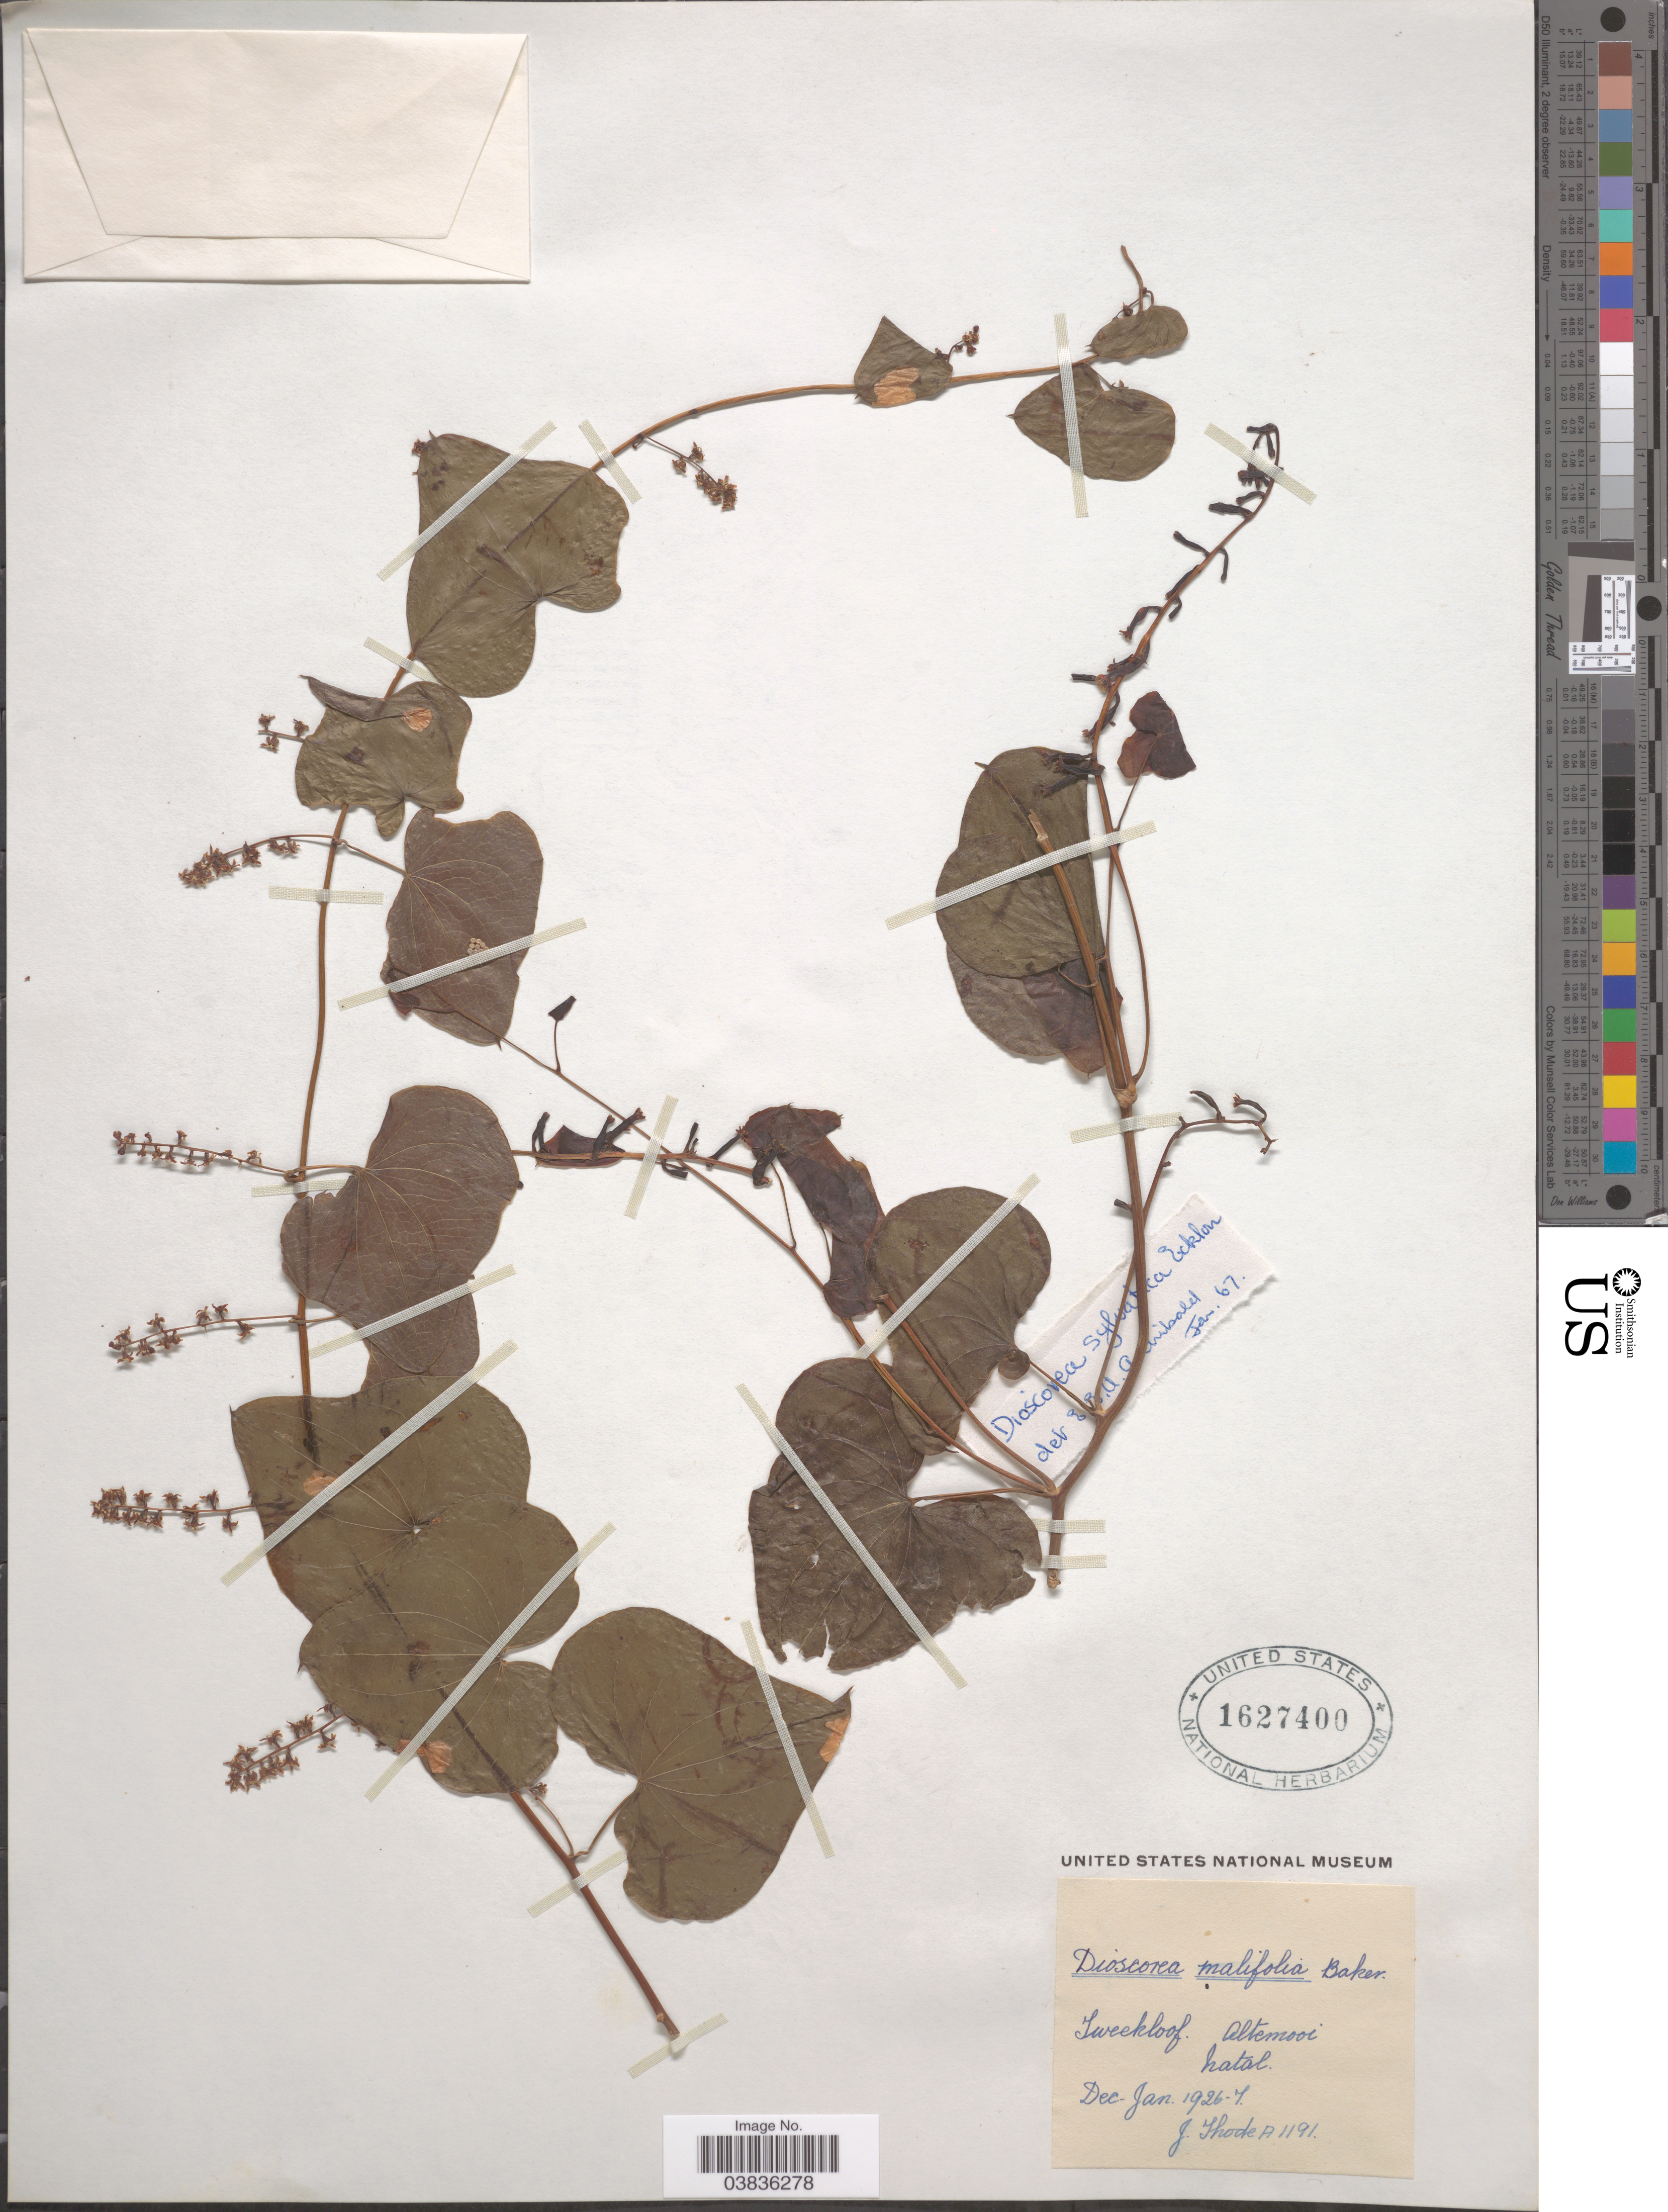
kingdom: Plantae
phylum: Tracheophyta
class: Liliopsida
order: Dioscoreales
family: Dioscoreaceae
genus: Dioscorea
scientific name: Dioscorea malifolia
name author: Baker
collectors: J. Thode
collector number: A1191*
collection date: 1926-12/1927-01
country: South Africa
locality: Tweekloof. Altemooi. Natal.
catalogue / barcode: US 1627400